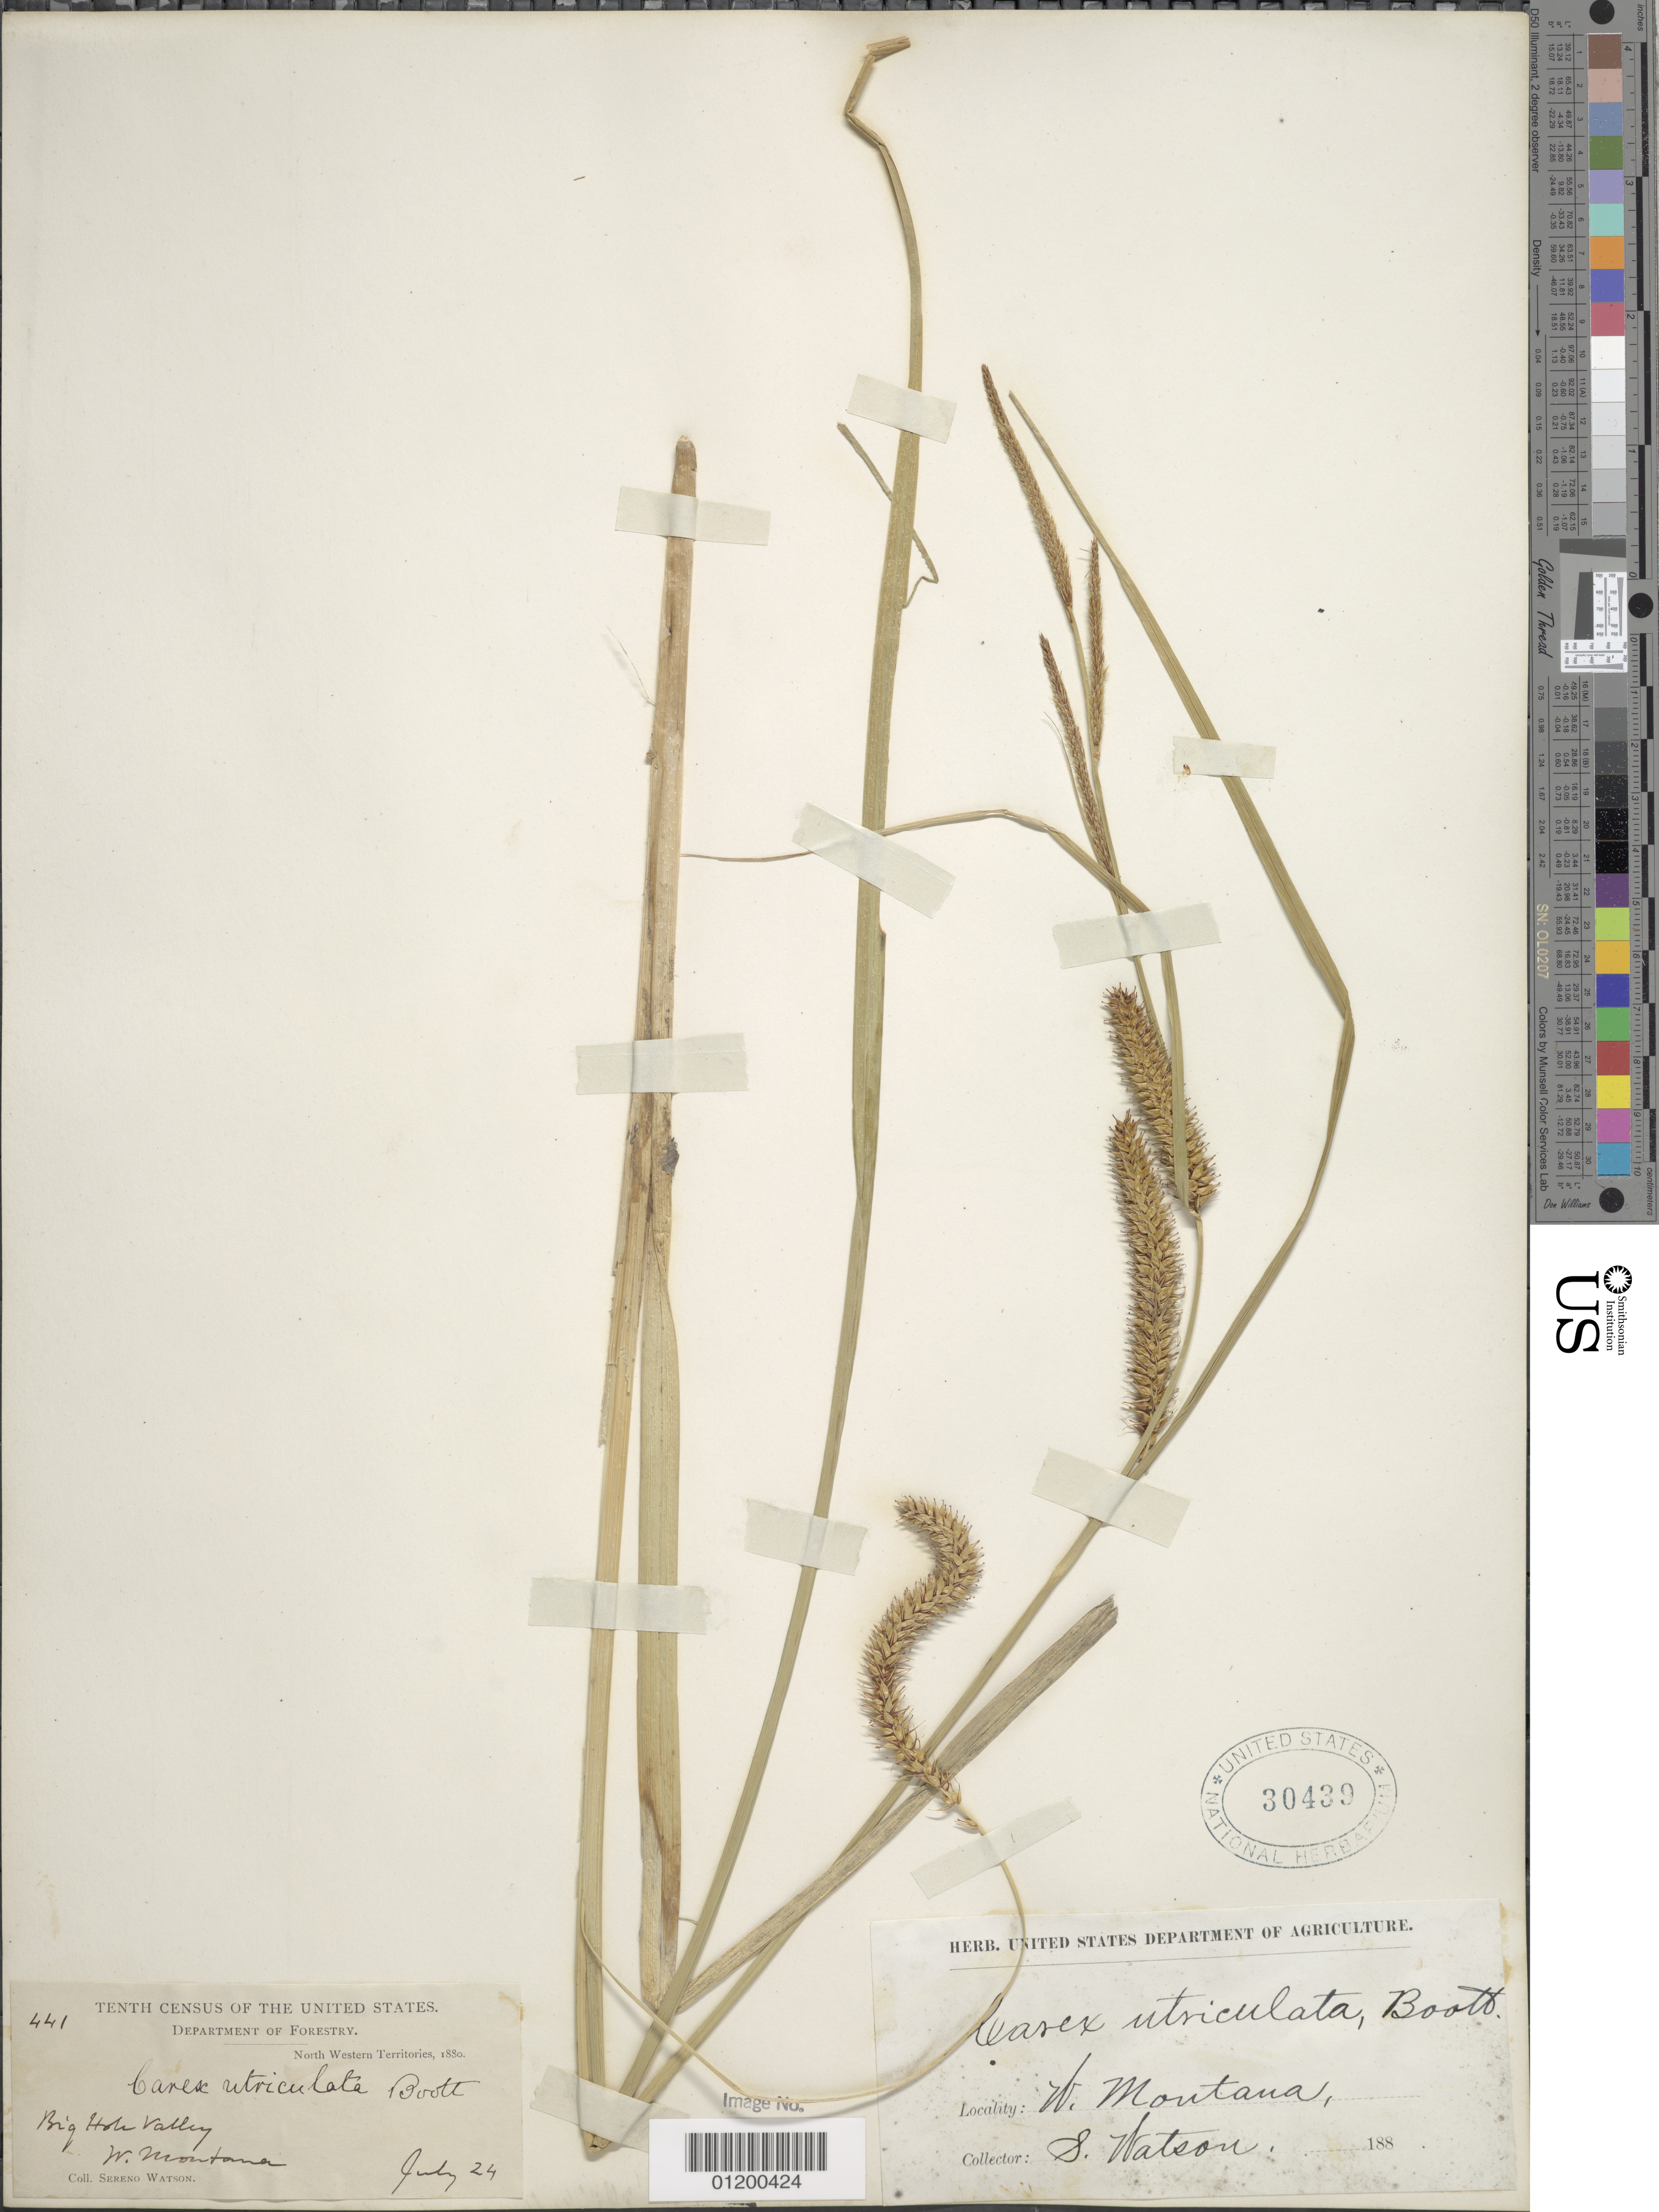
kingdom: Plantae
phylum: Tracheophyta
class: Liliopsida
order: Poales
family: Cyperaceae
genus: Carex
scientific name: Carex utriculata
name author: Boott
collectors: S. Watson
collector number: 441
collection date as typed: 24 Jul 1880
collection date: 1880-07-24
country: United States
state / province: Montana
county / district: Beaverhead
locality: Big Hole Valley , W. Montana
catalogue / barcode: US 30439